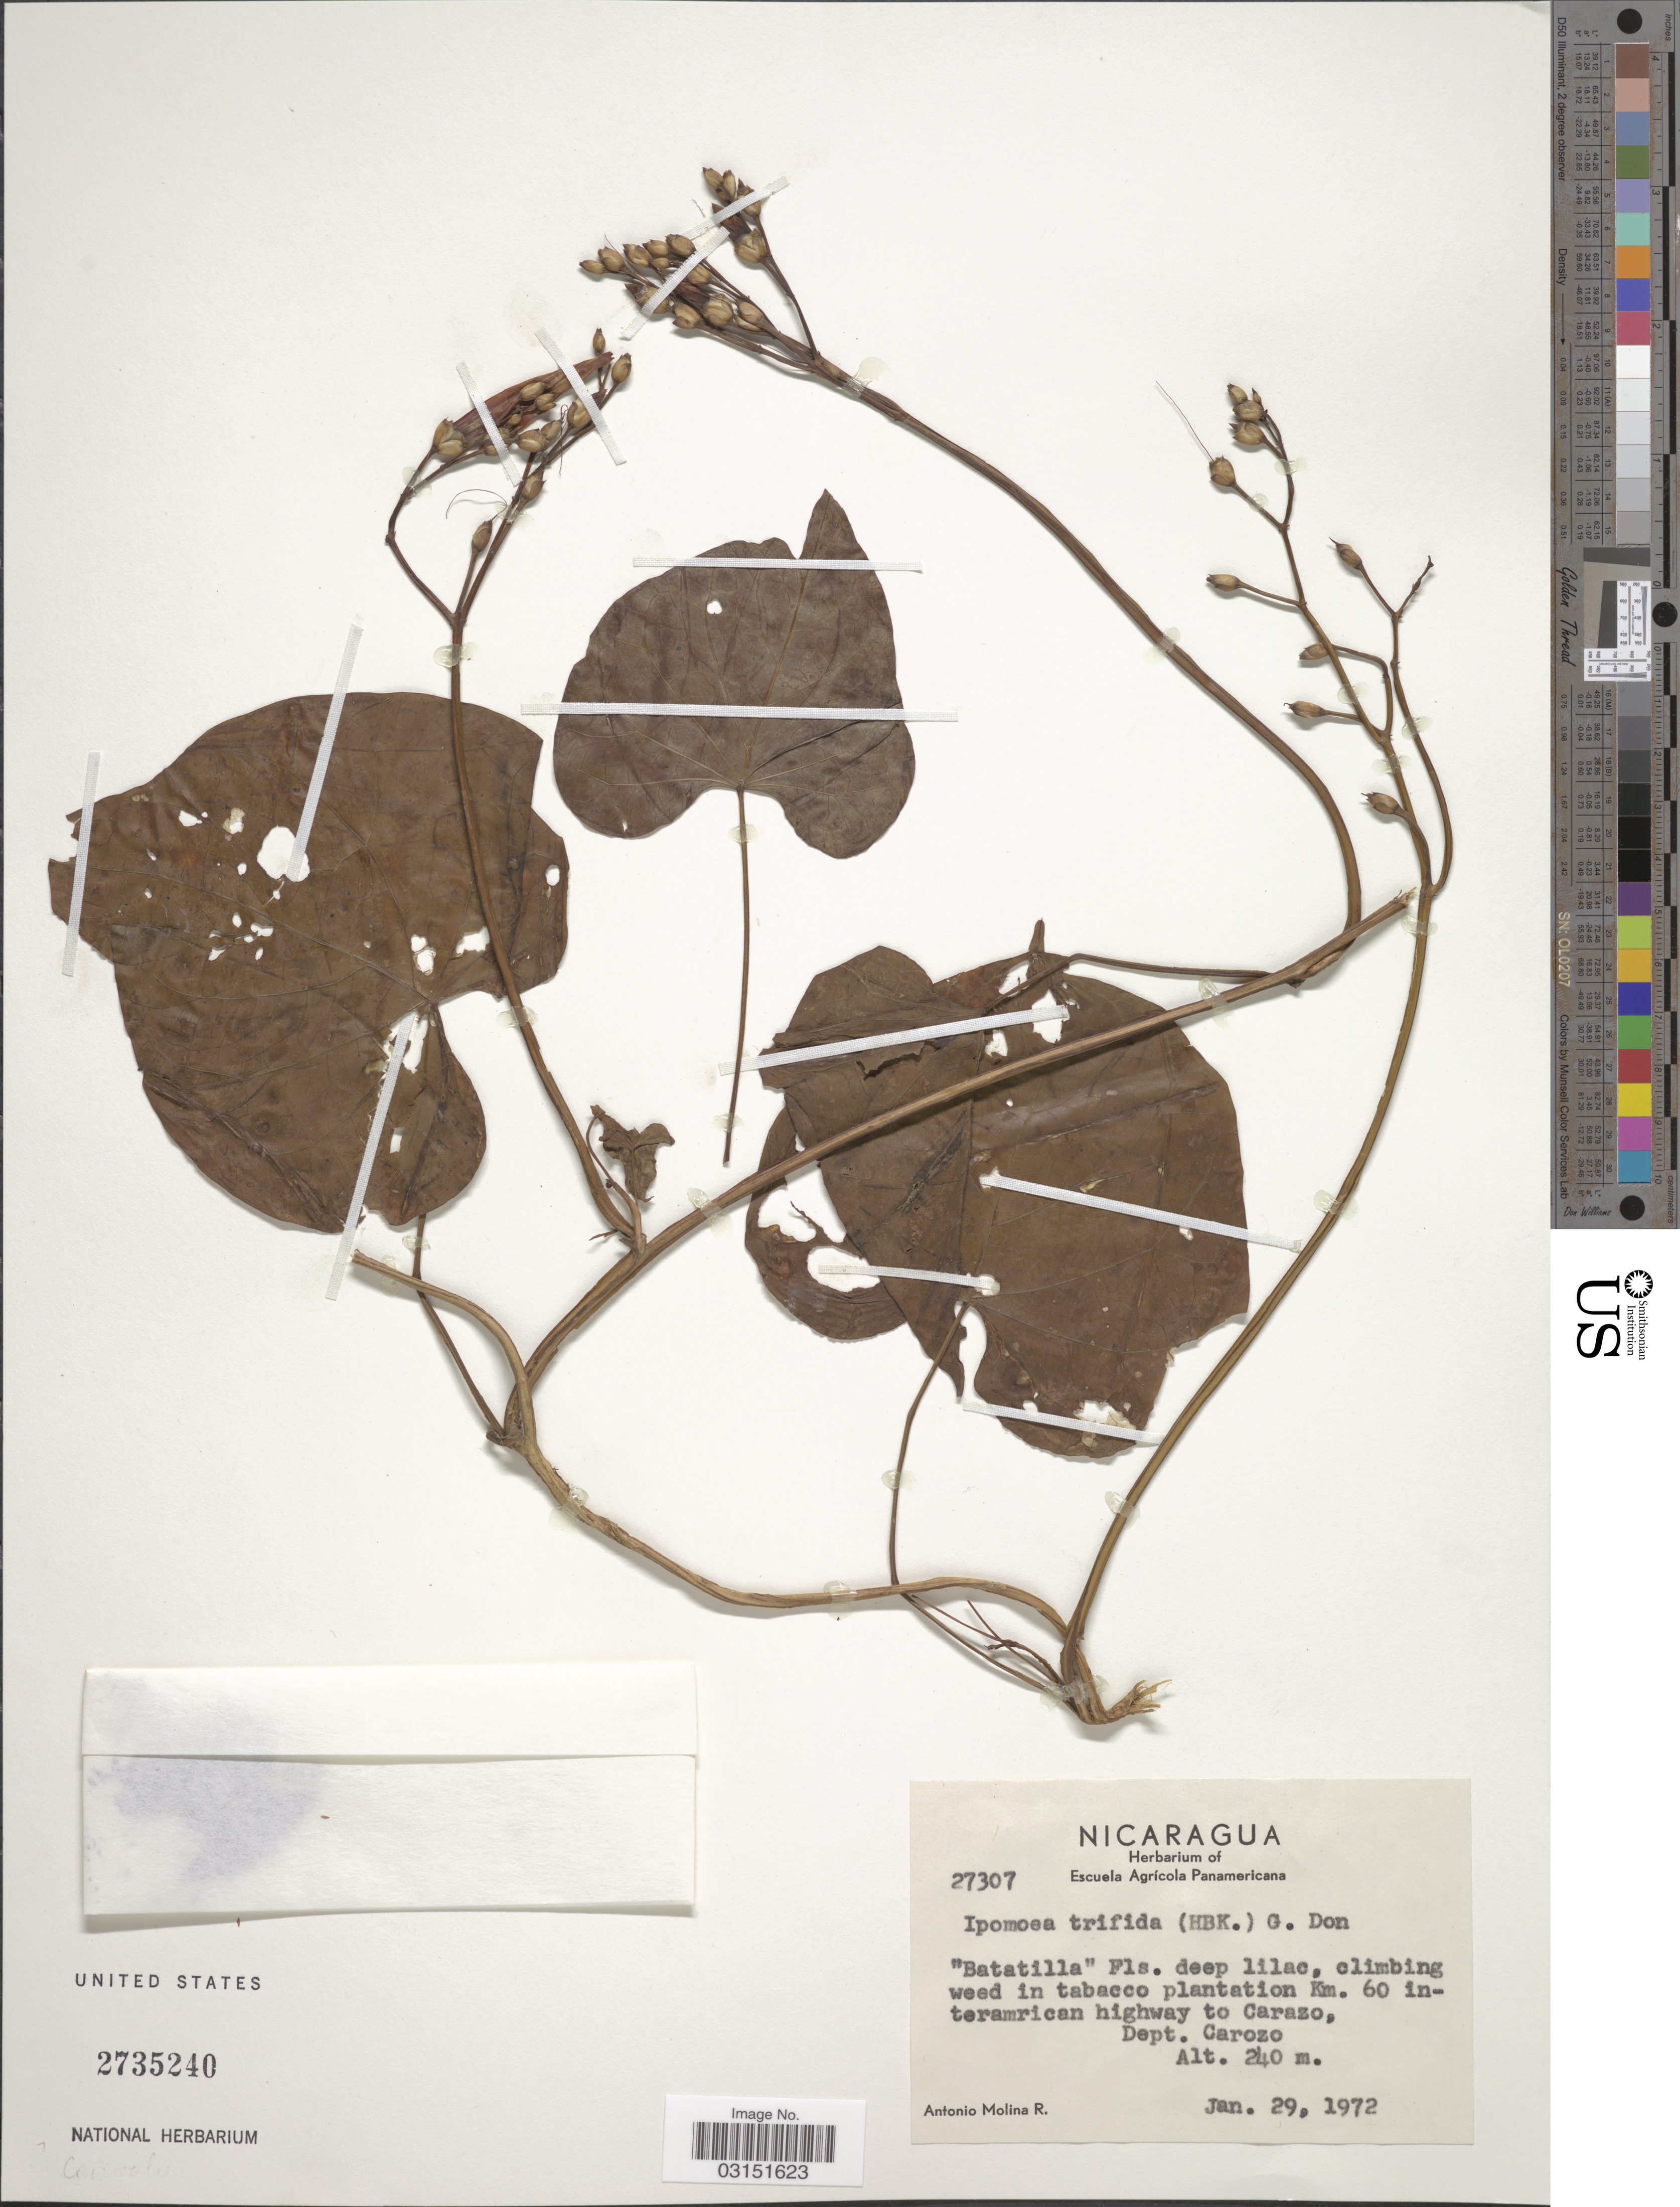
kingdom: Plantae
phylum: Tracheophyta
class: Magnoliopsida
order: Solanales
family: Convolvulaceae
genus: Ipomoea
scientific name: Ipomoea trifida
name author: (Kunth) G. Don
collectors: A. Molina R.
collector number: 27307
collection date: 1972-01-29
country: Nicaragua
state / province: Carazo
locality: Km. 60 interamerican highway to Carazo, Dept. Carozo.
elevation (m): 240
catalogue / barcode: US 2735240